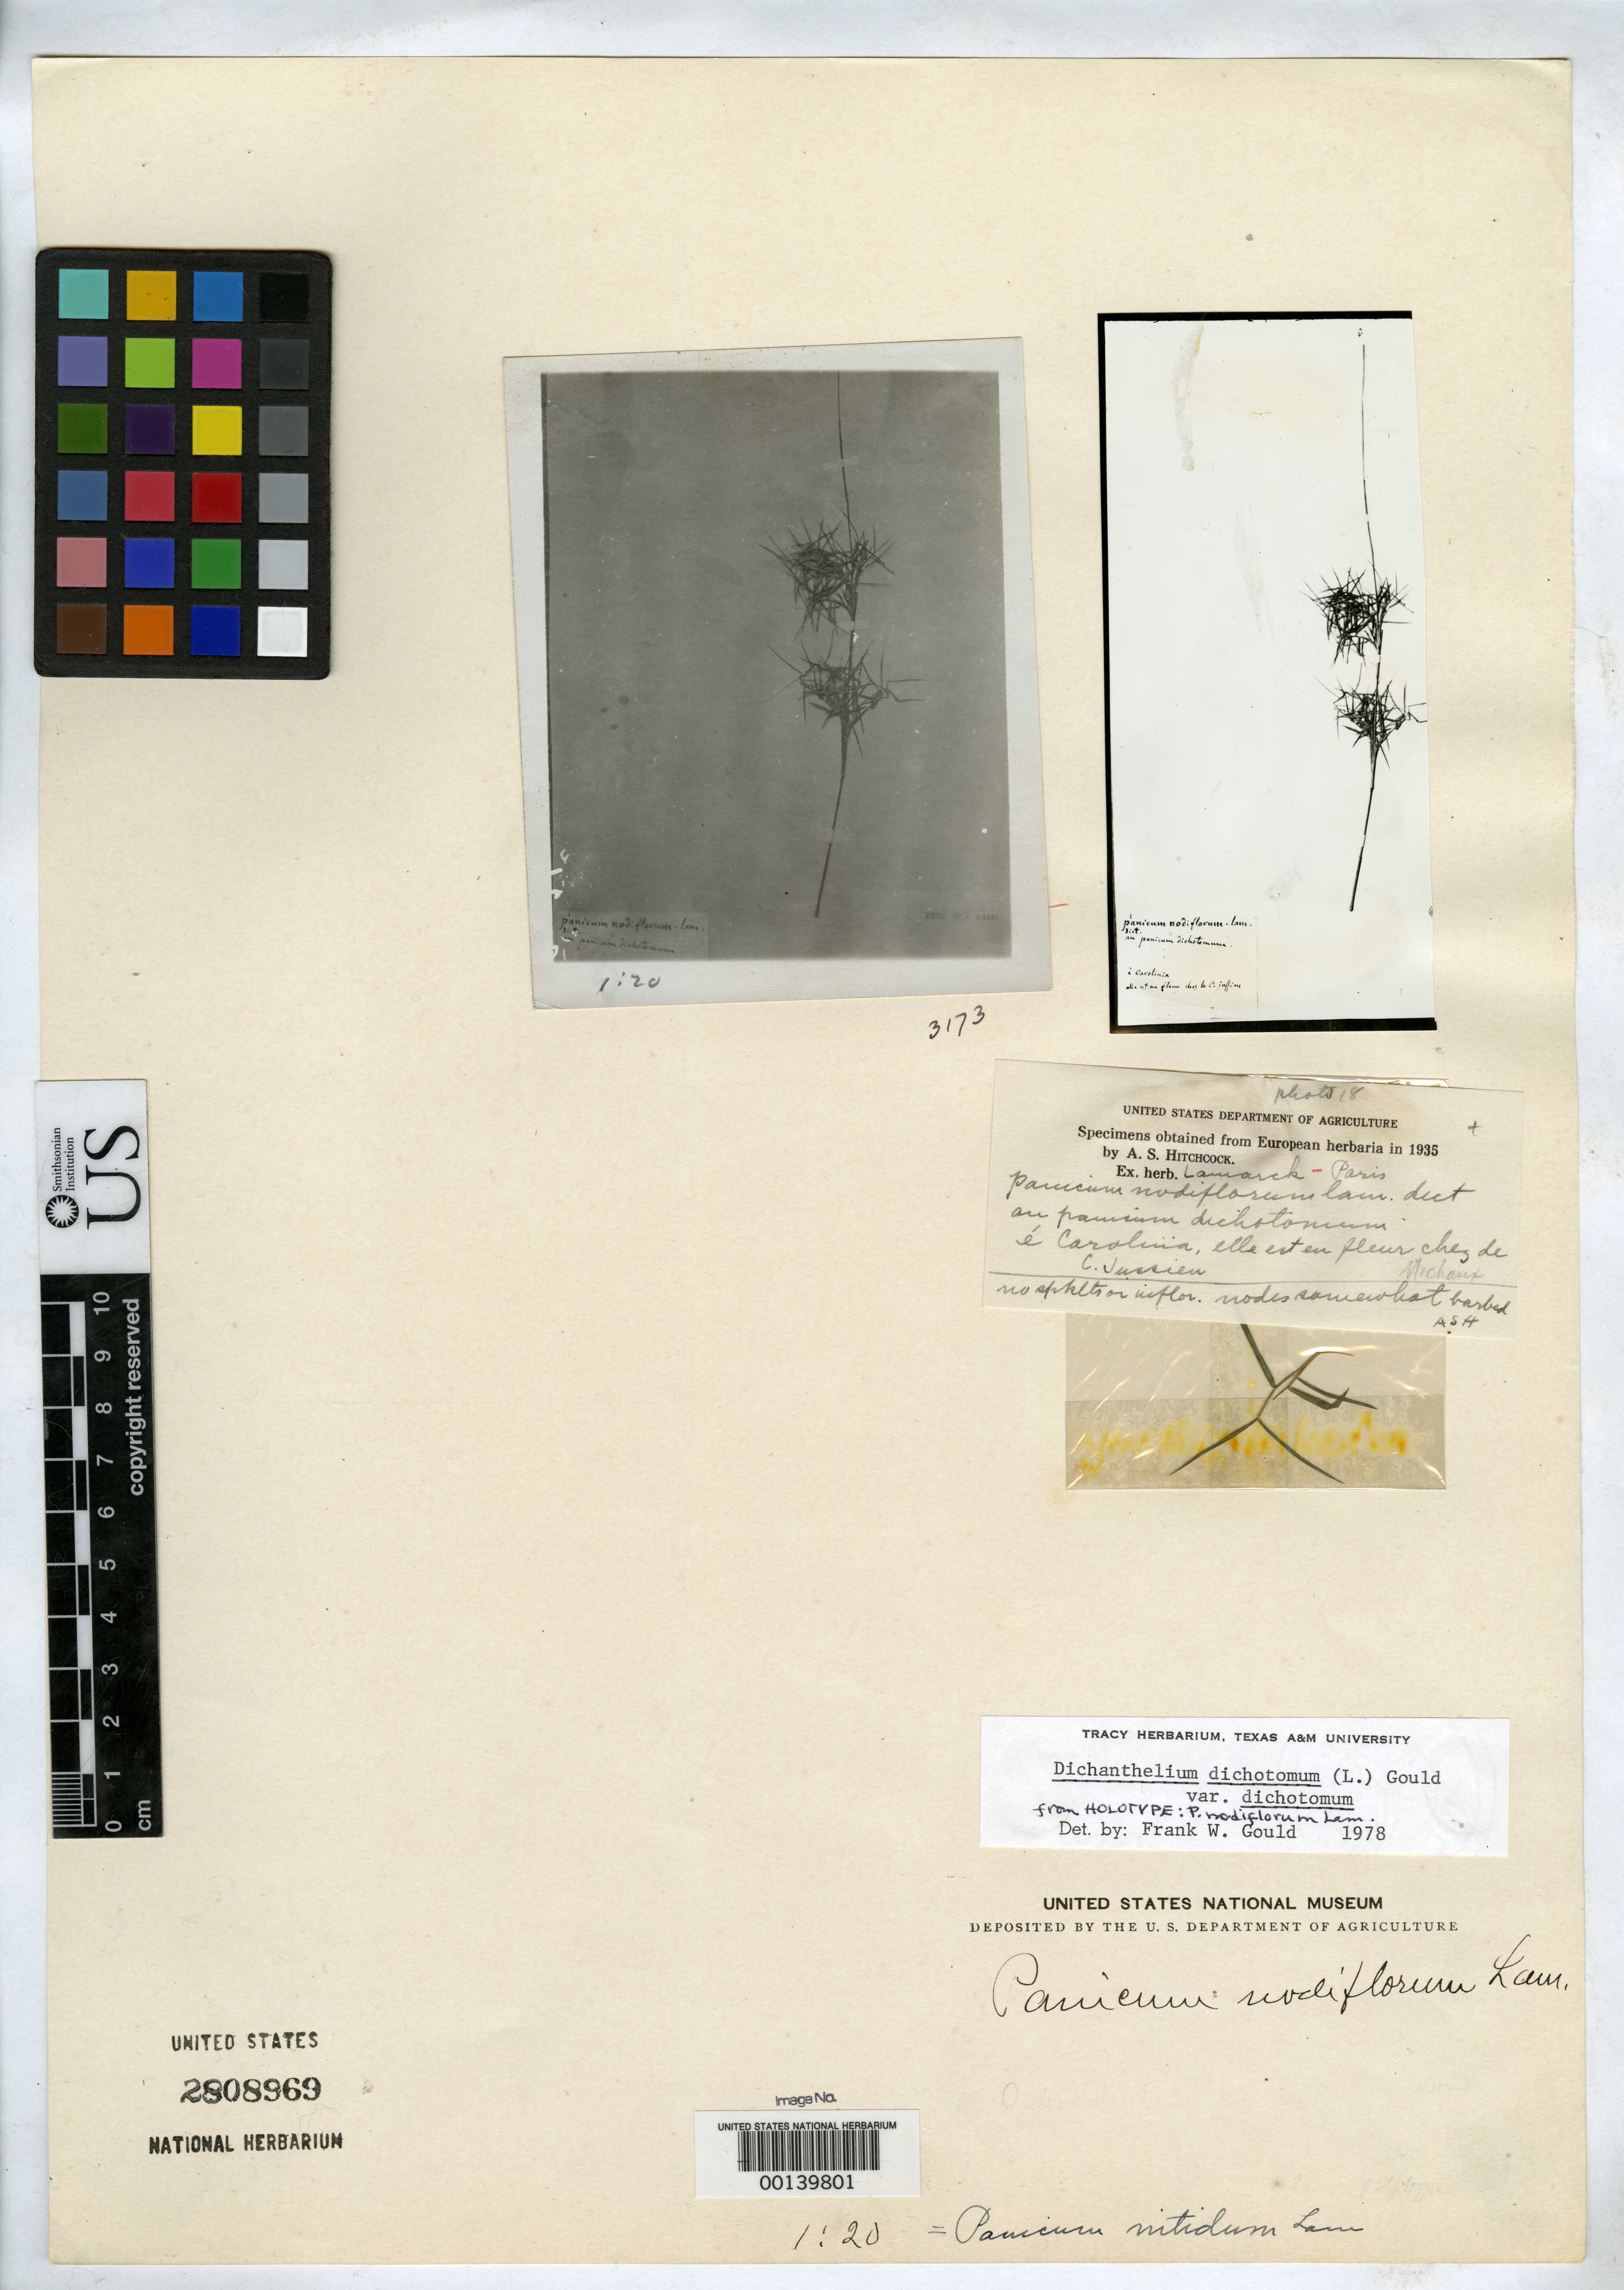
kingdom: Plantae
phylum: Tracheophyta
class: Liliopsida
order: Poales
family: Poaceae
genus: Panicum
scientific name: Panicum nodiflorum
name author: Lam.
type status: Type Fragment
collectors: A. Michaux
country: United States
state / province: South Carolina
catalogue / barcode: US 2808969